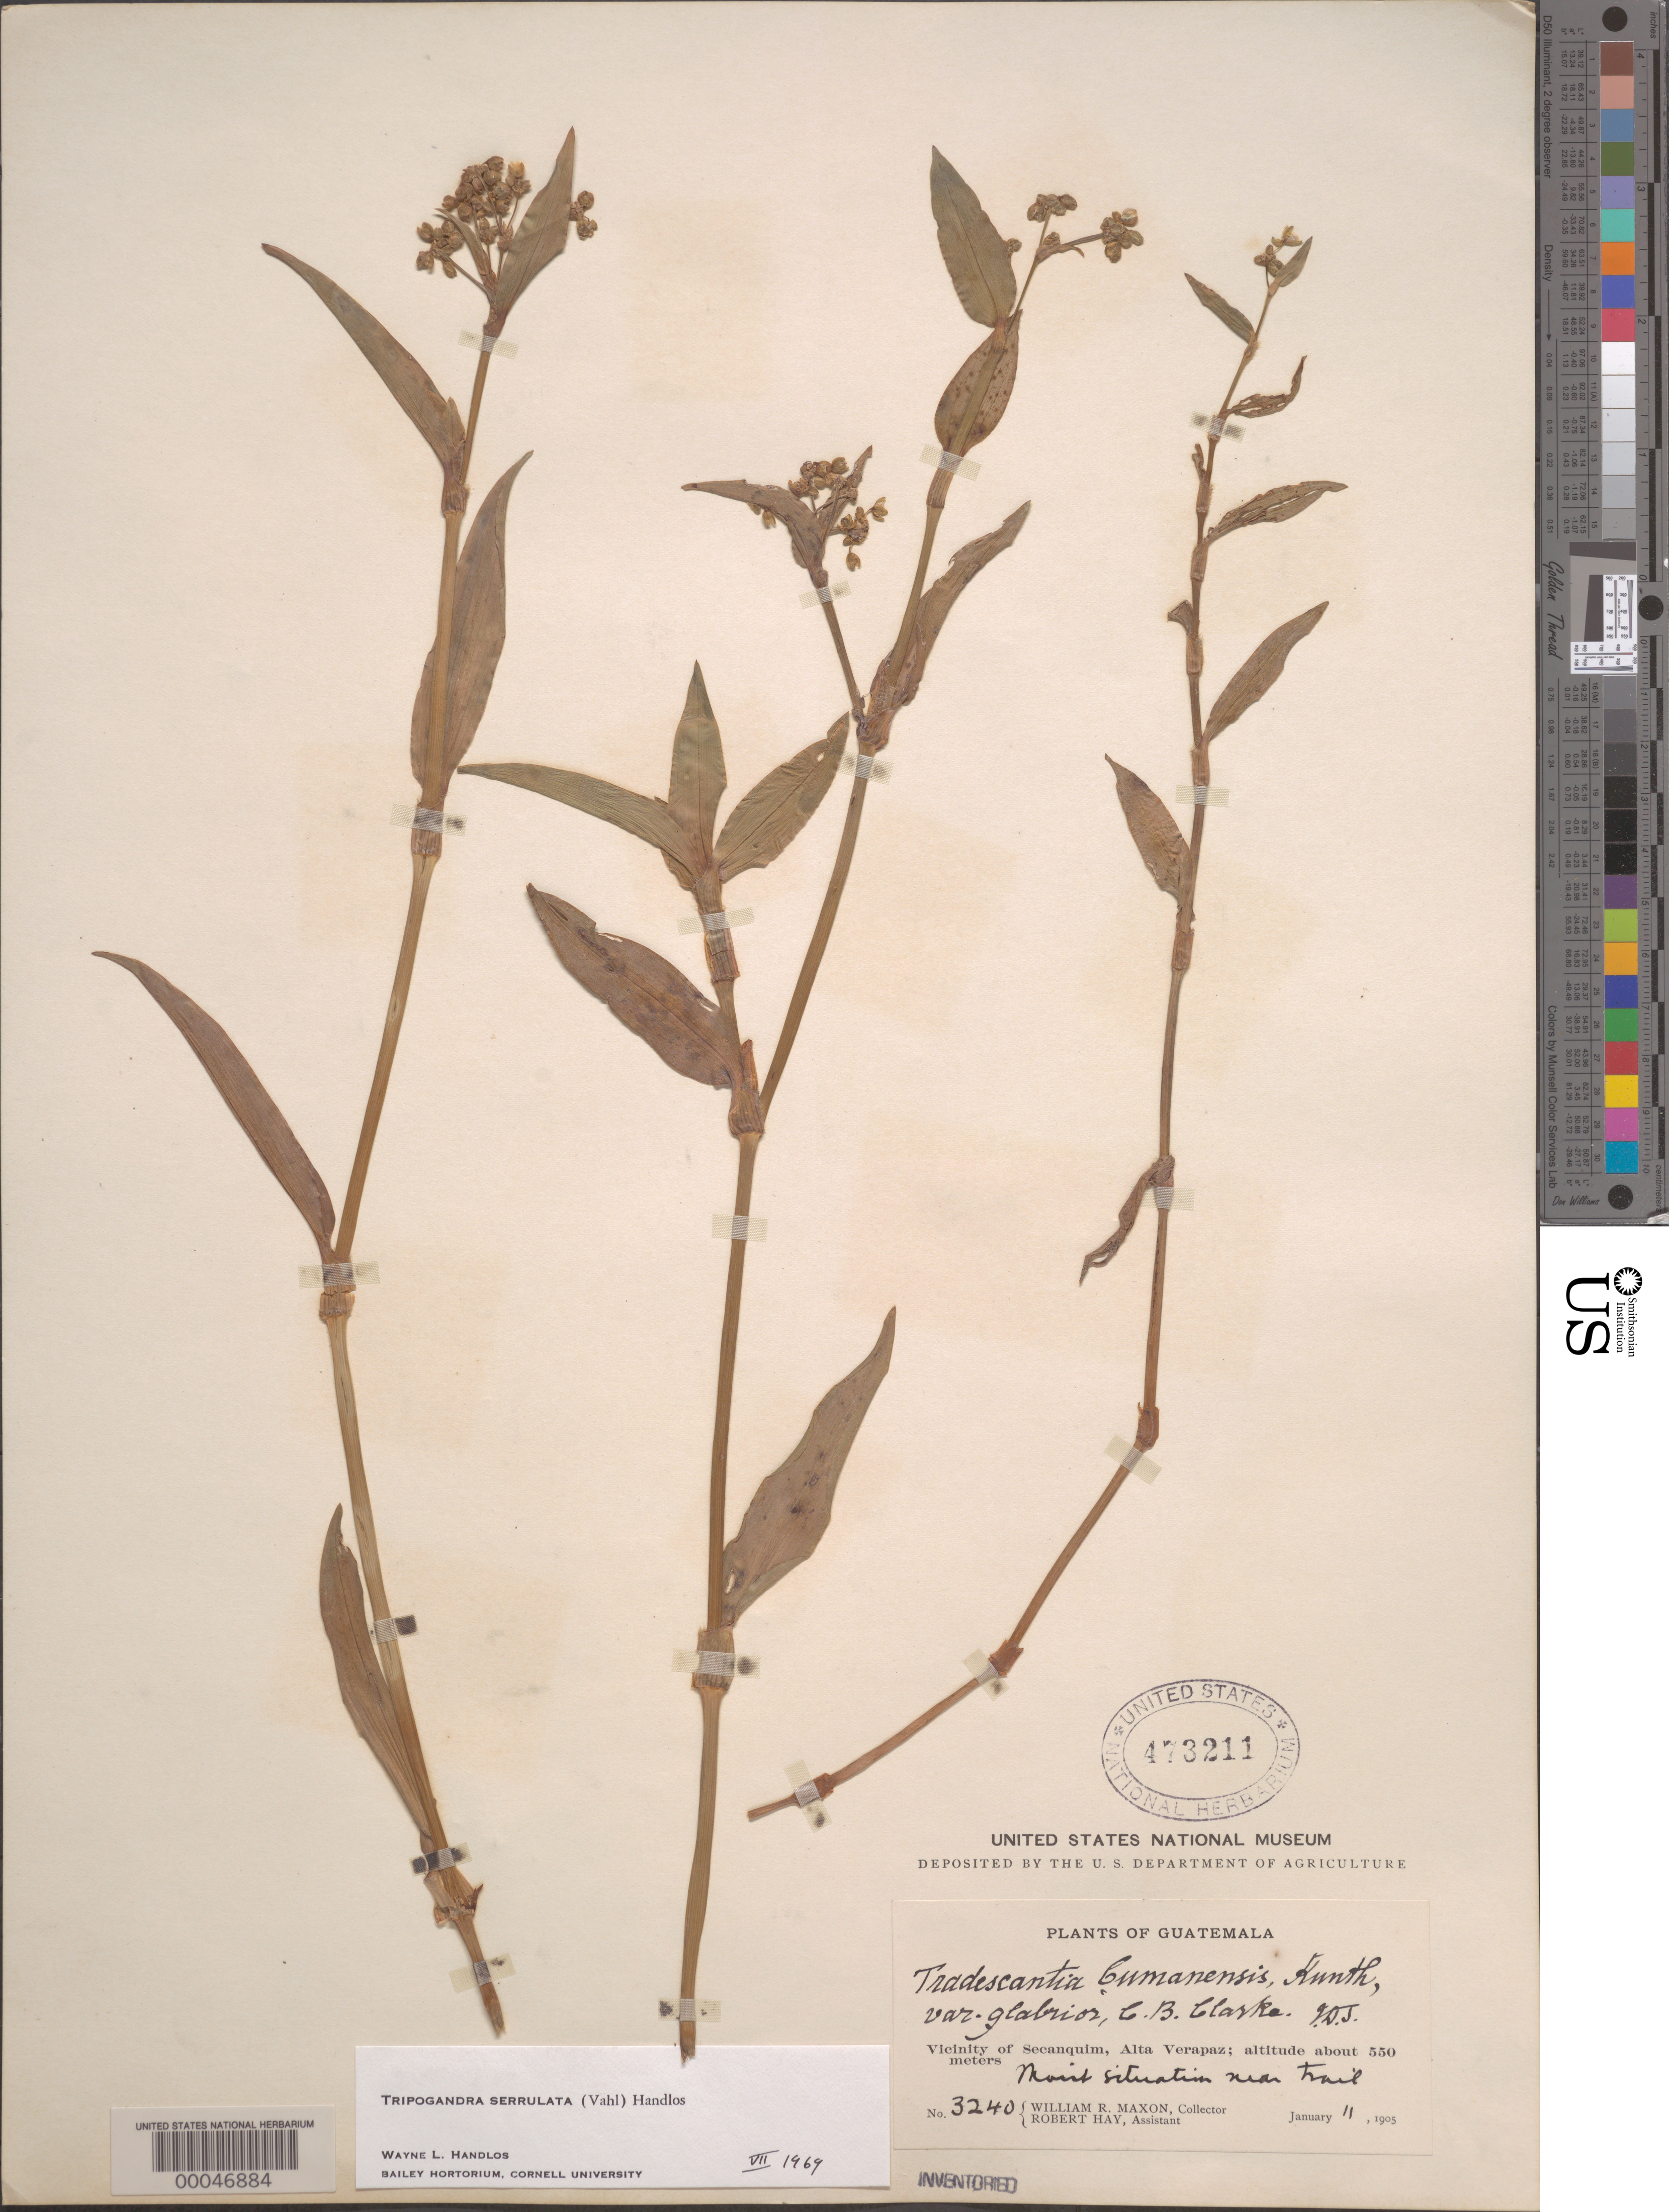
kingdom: Plantae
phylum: Tracheophyta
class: Liliopsida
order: Commelinales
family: Commelinaceae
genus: Tripogandra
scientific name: Tripogandra serrulata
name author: (Vahl) Handlos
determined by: Handlos, W. L.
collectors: W. R. Maxon & R. H. Hay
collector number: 3240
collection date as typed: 11 Jan 1905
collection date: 1905-01-11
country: Guatemala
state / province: Alta Verapaz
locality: Near Secanquim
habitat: Moist trailside soil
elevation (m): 550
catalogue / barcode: US 473211